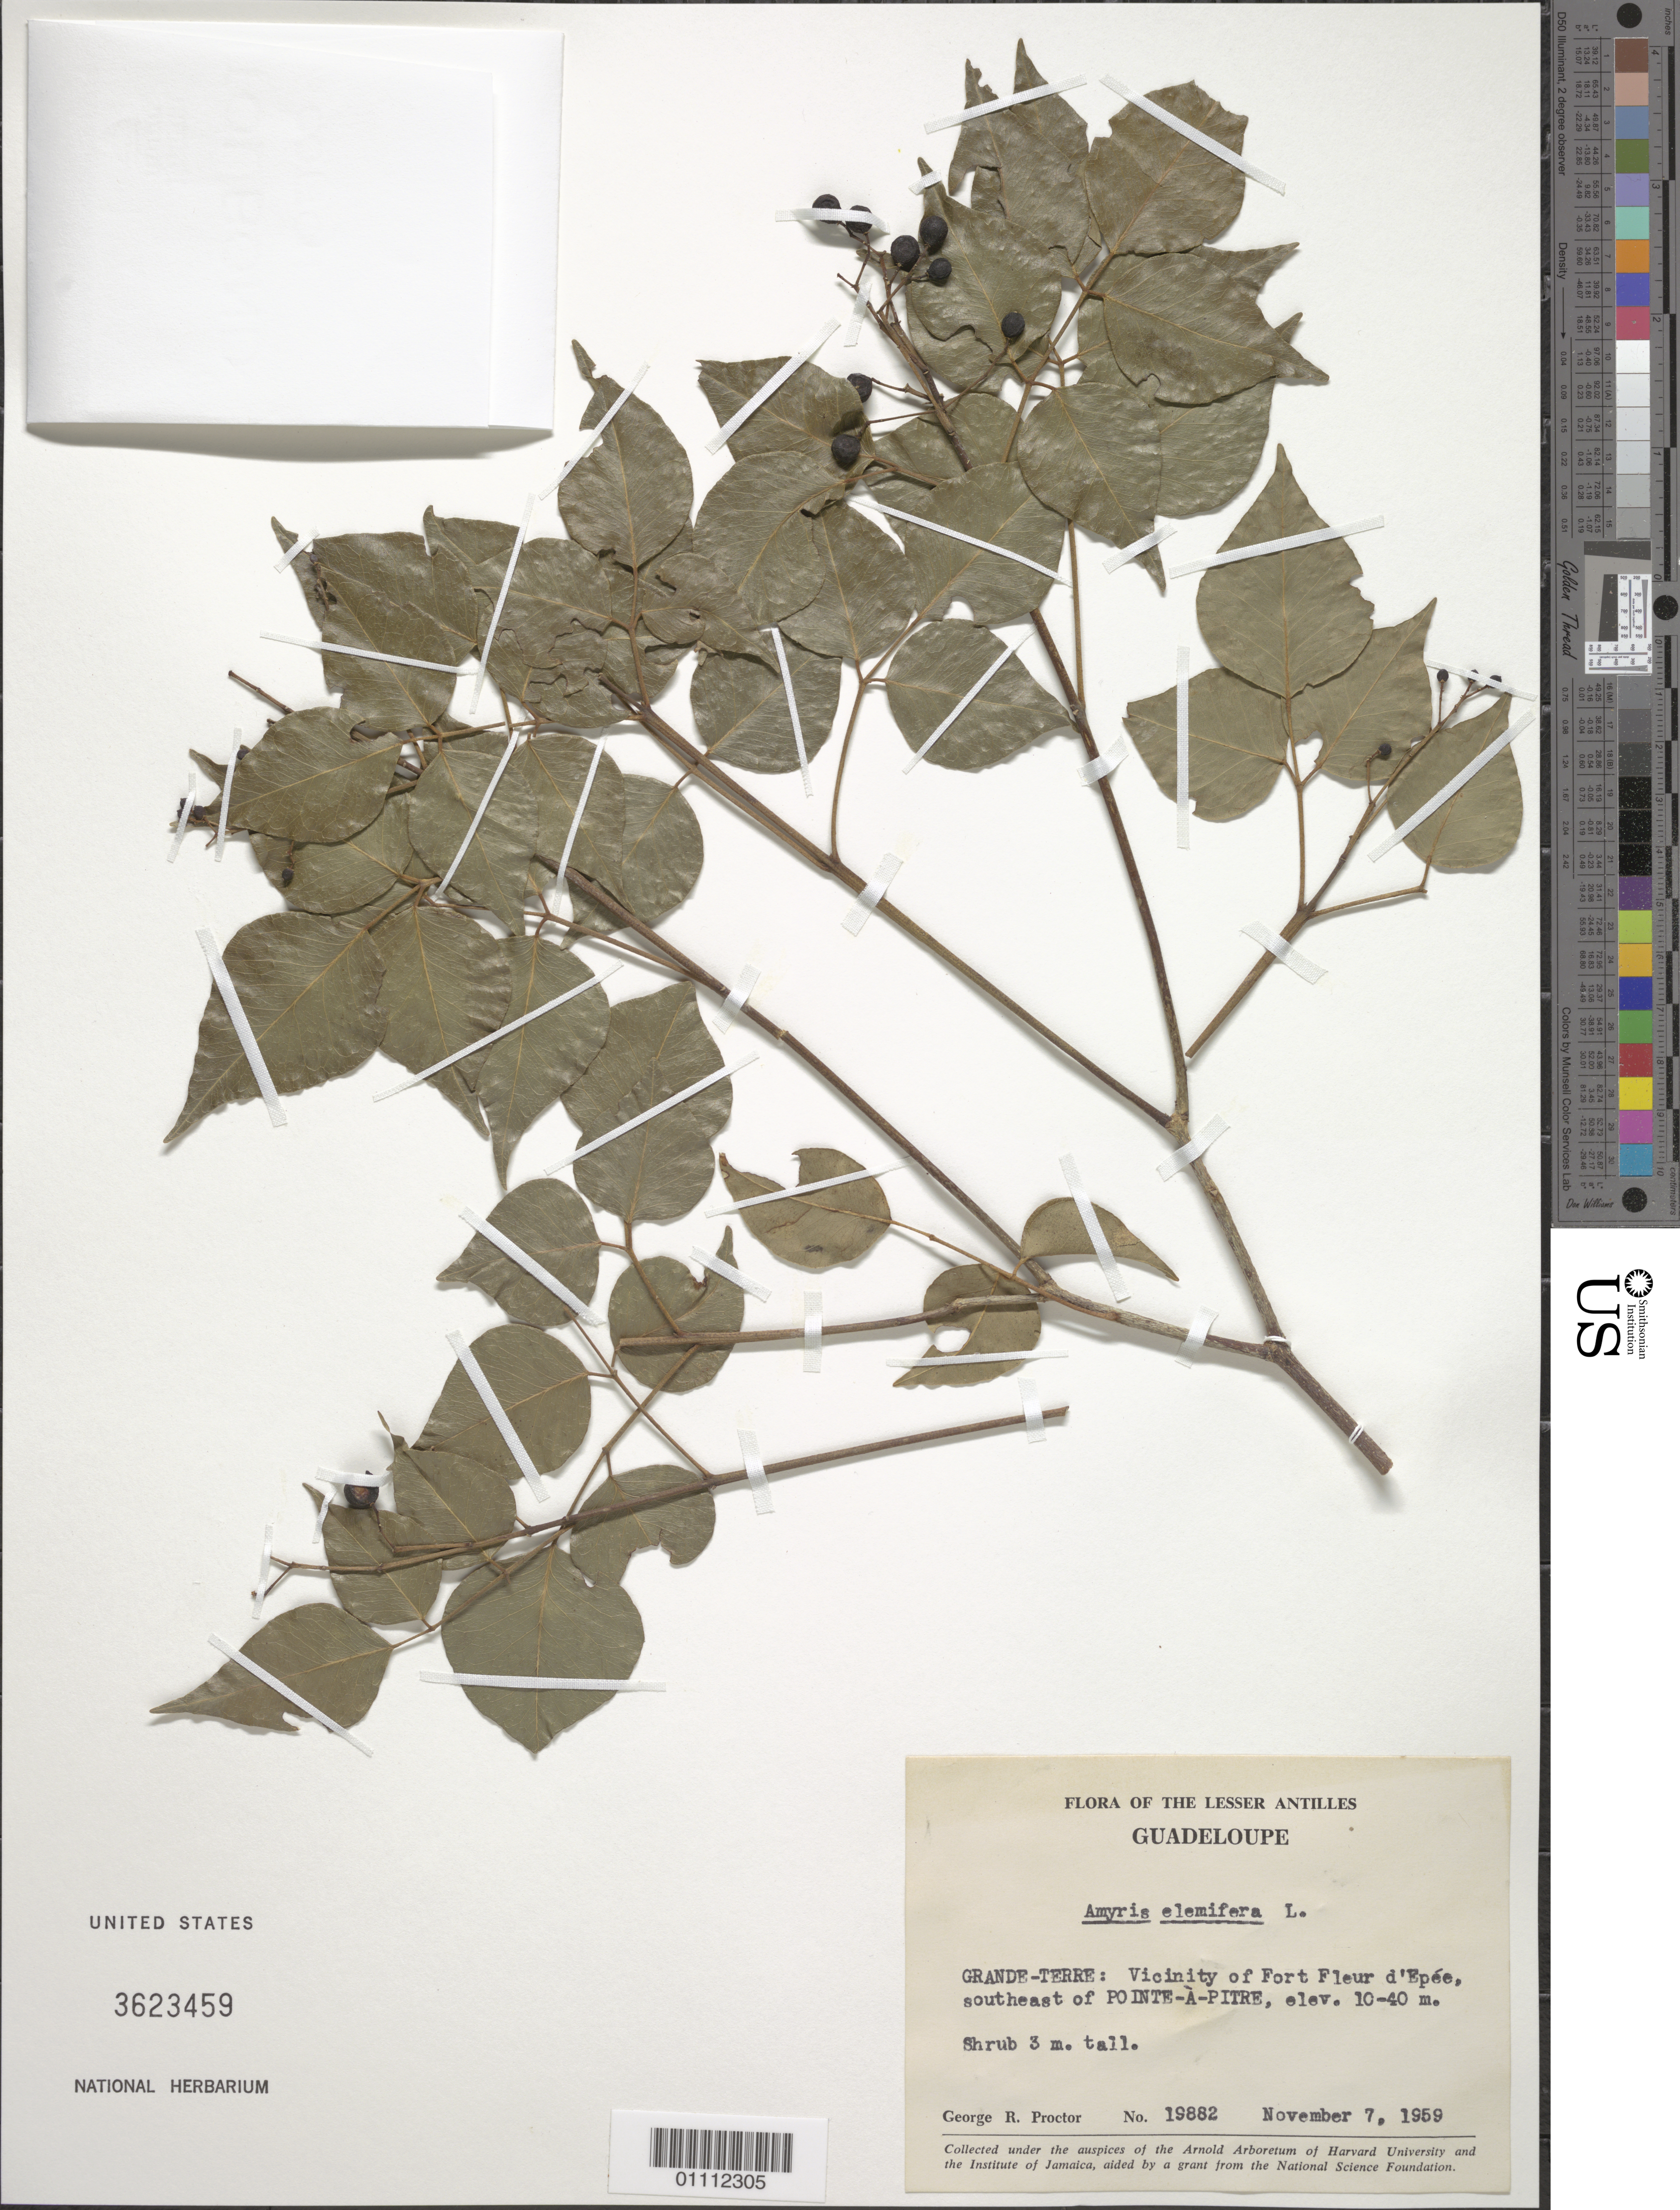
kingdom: Plantae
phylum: Tracheophyta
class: Magnoliopsida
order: Sapindales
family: Rutaceae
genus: Amyris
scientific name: Amyris elemifera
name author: L.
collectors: G. R. Proctor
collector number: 19882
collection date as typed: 07 Nov 1959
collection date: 1959-11-07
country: Guadeloupe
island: Grande Terre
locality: Fort Fleur d'Epée vicinity, SE of Point-a-Pitre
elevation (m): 10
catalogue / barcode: US 3623459